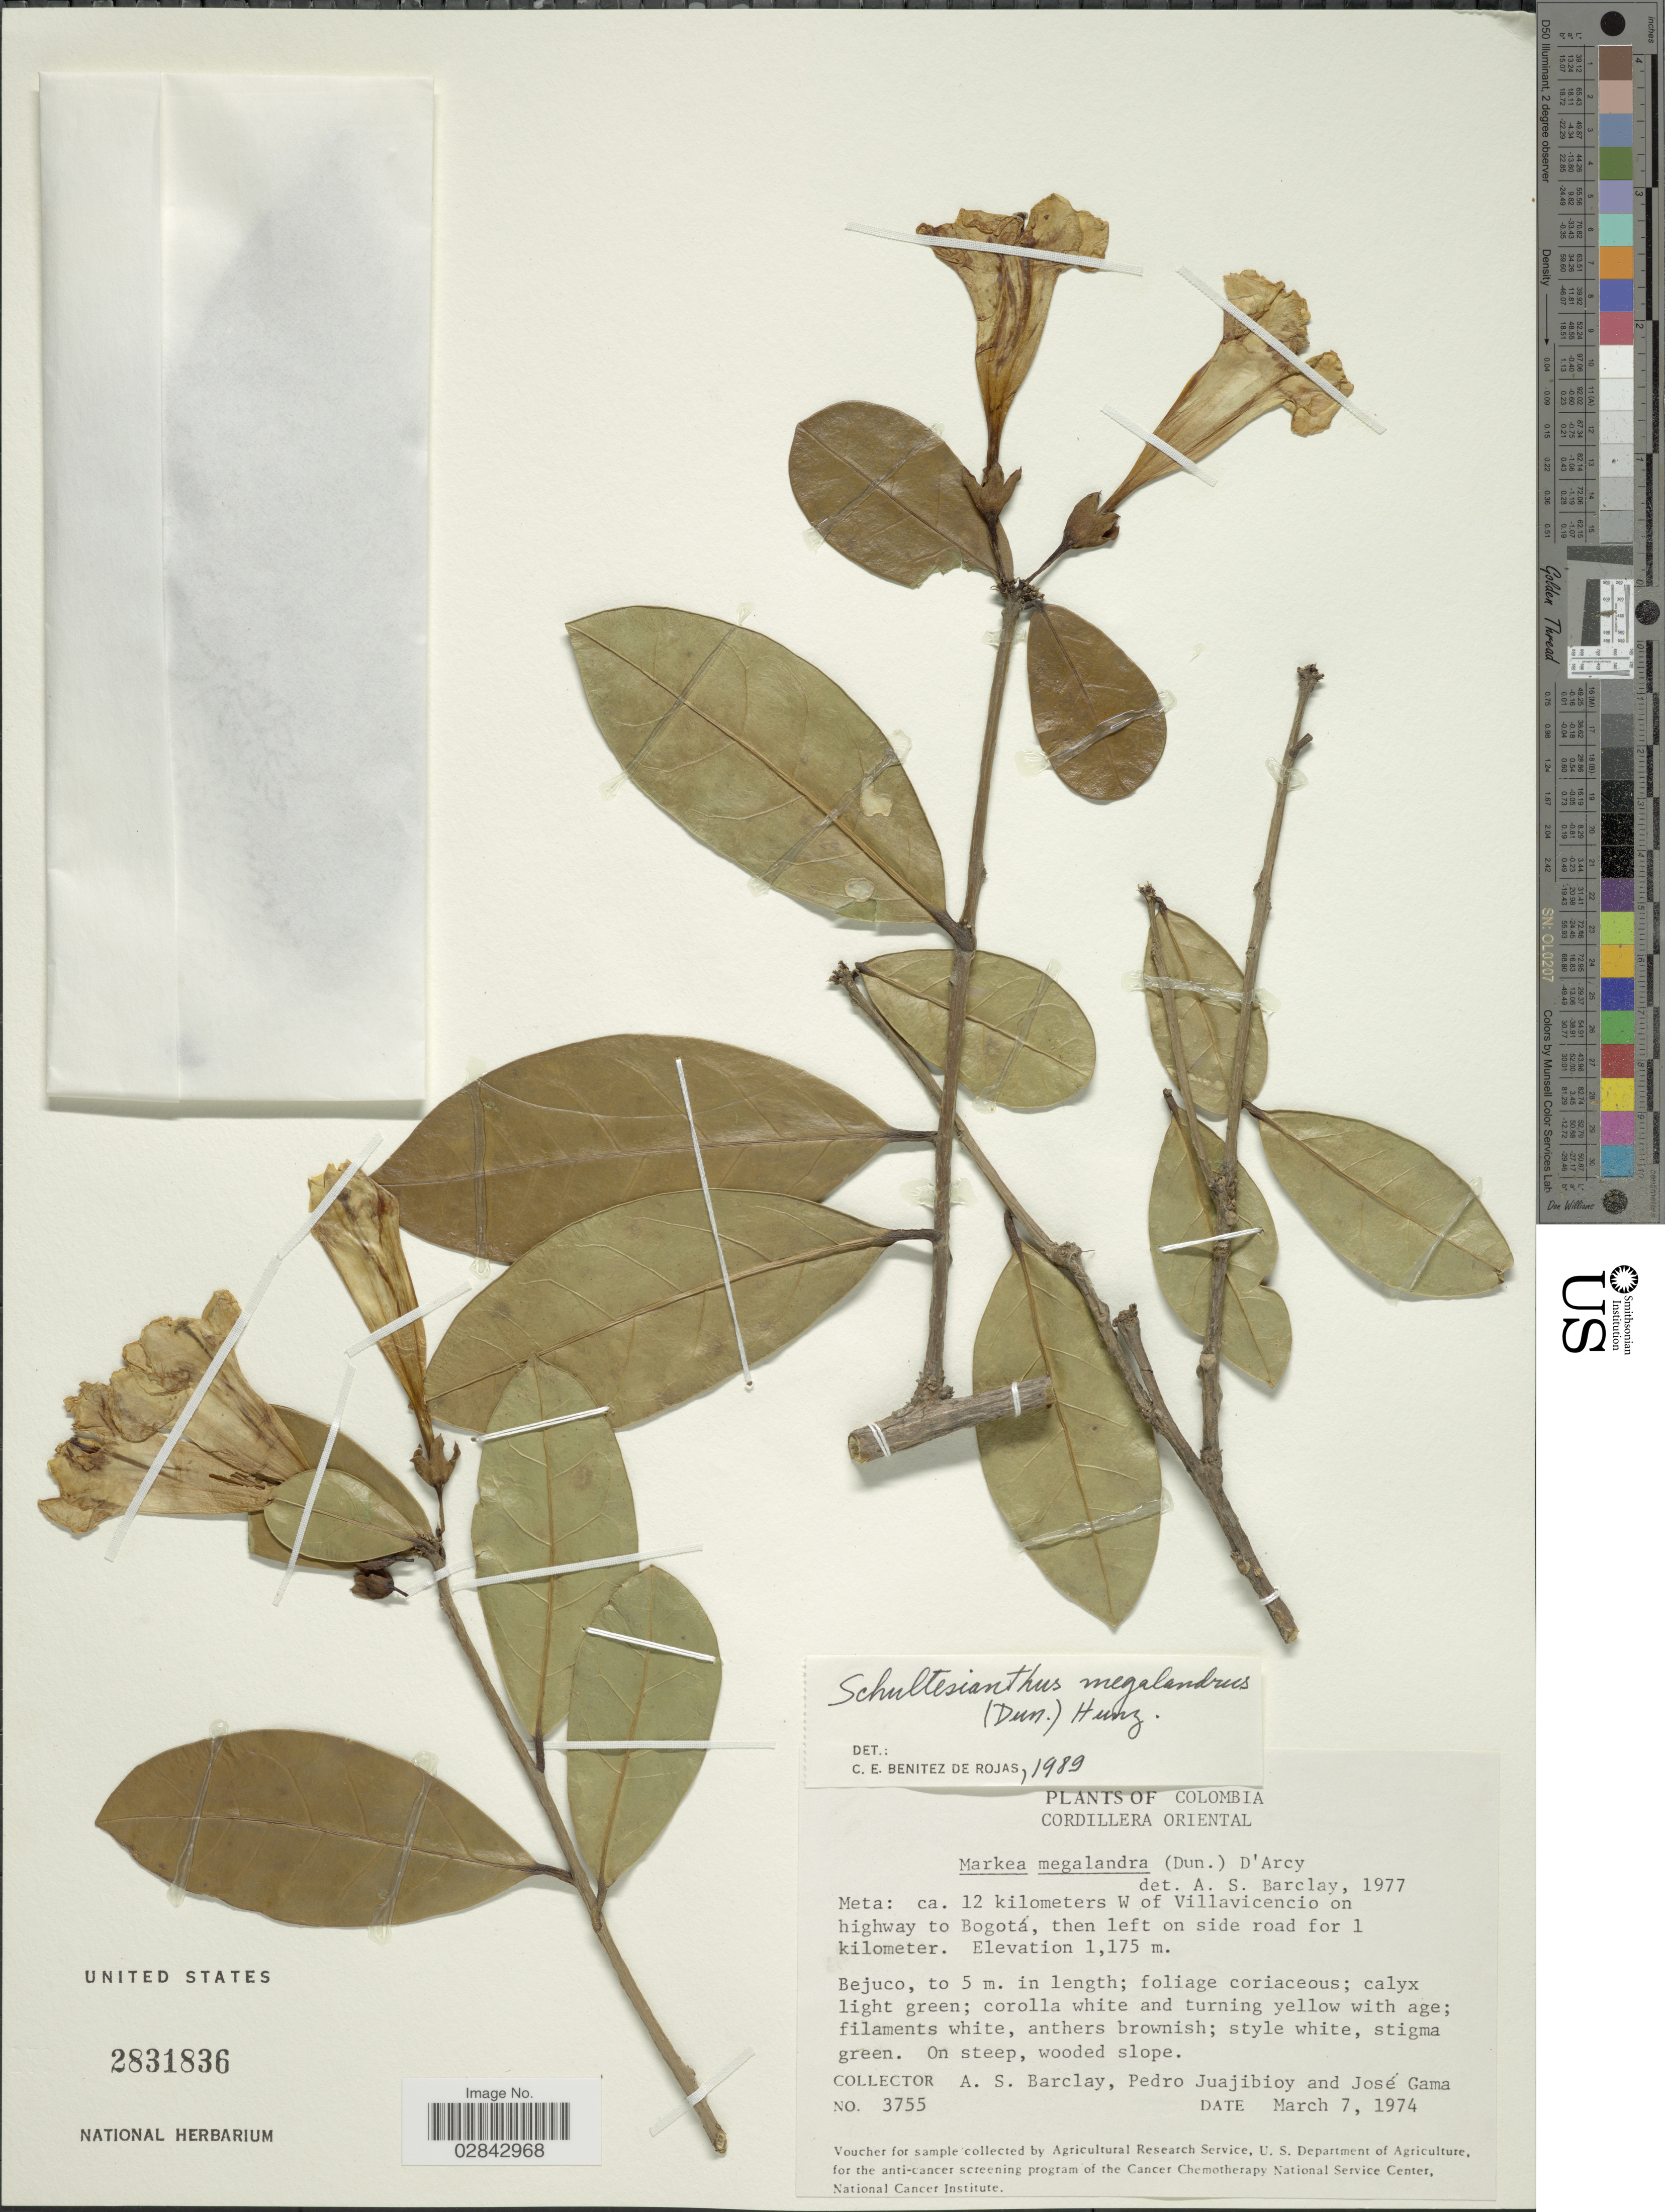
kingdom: Plantae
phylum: Tracheophyta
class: Magnoliopsida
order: Solanales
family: Solanaceae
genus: Schultesianthus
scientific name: Schultesianthus megalandrus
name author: (Dunal) Hunz.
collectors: A. S. Barclay, P. Juajibioy & J. Gama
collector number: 3755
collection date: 1974-03-07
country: Colombia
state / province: Meta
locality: Cordillera Oriental. Meta: ca. 12 kilometers W of Villavicencio on highway to Bogotá, then left on side road for 1 kilometer.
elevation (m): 1175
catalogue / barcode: US 2831836